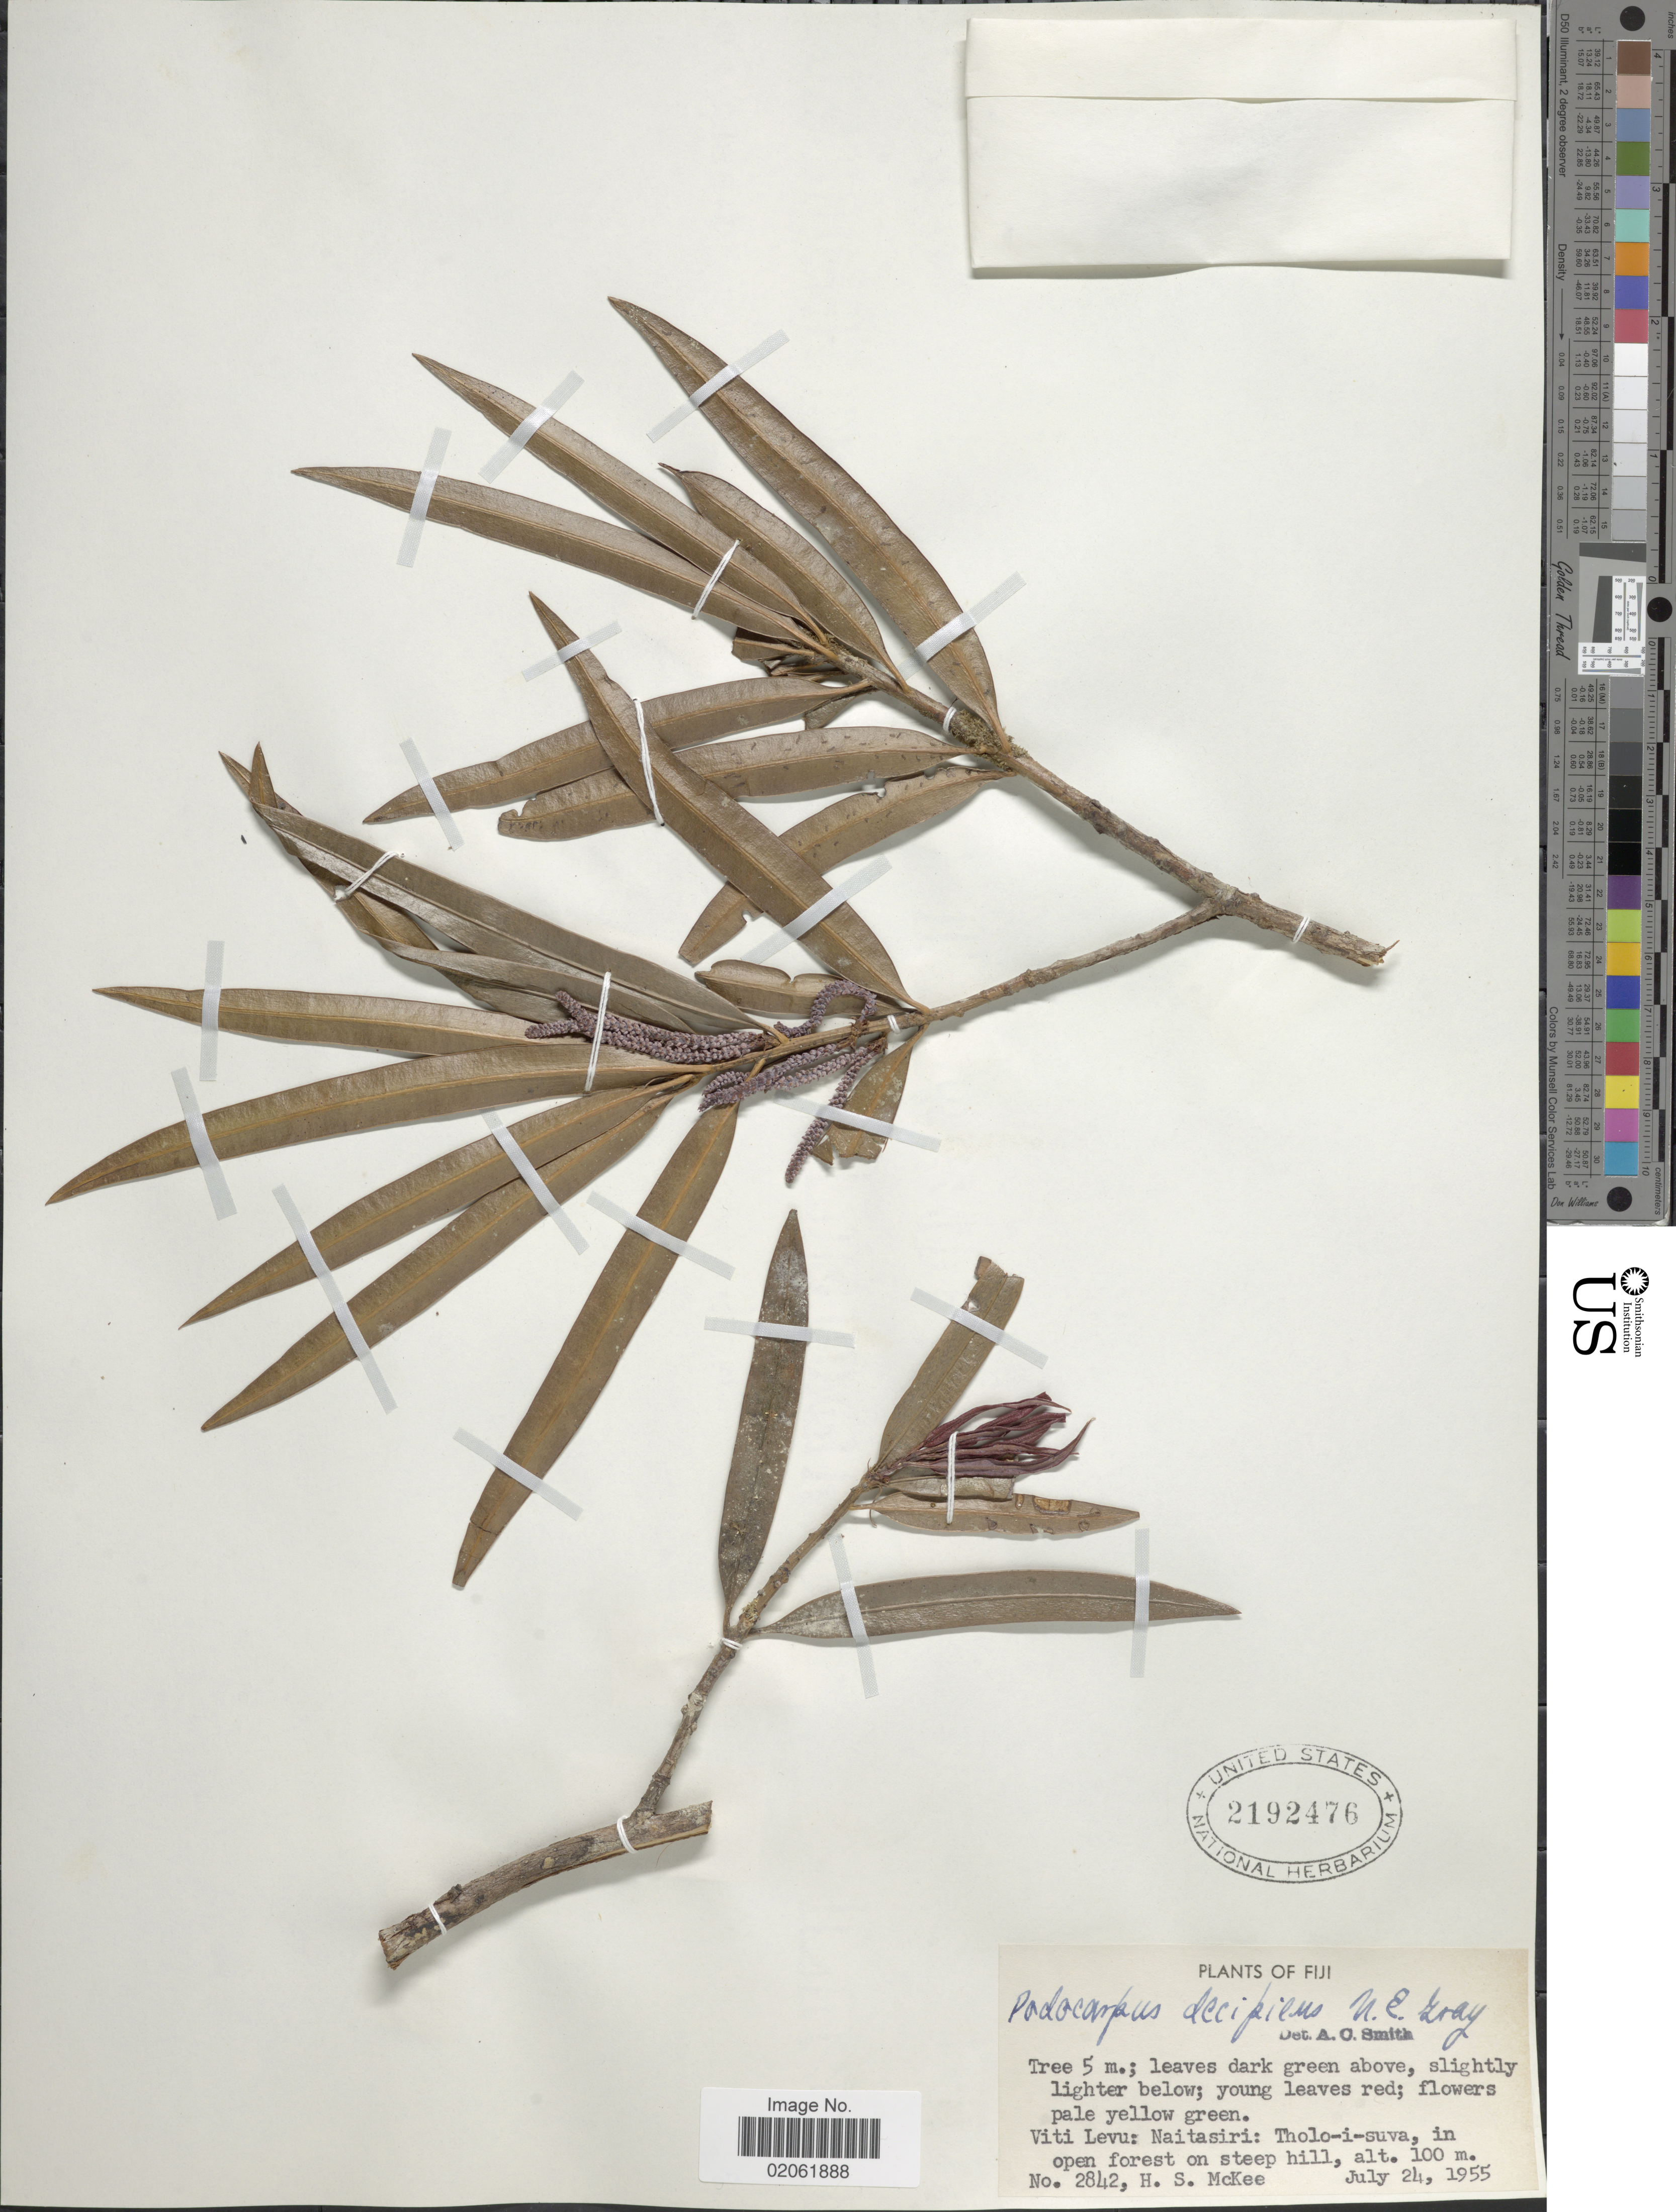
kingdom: Plantae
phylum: Tracheophyta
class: Pinopsida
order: Pinales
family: Podocarpaceae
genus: Podocarpus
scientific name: Podocarpus decipiens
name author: N.E. Gray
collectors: H. S. McKee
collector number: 2842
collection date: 1955-07-24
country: Fiji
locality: Viti Levu: Naitasiri: Tholo-i-suva, in open forest on steep hill.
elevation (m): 100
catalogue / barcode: US 2192476